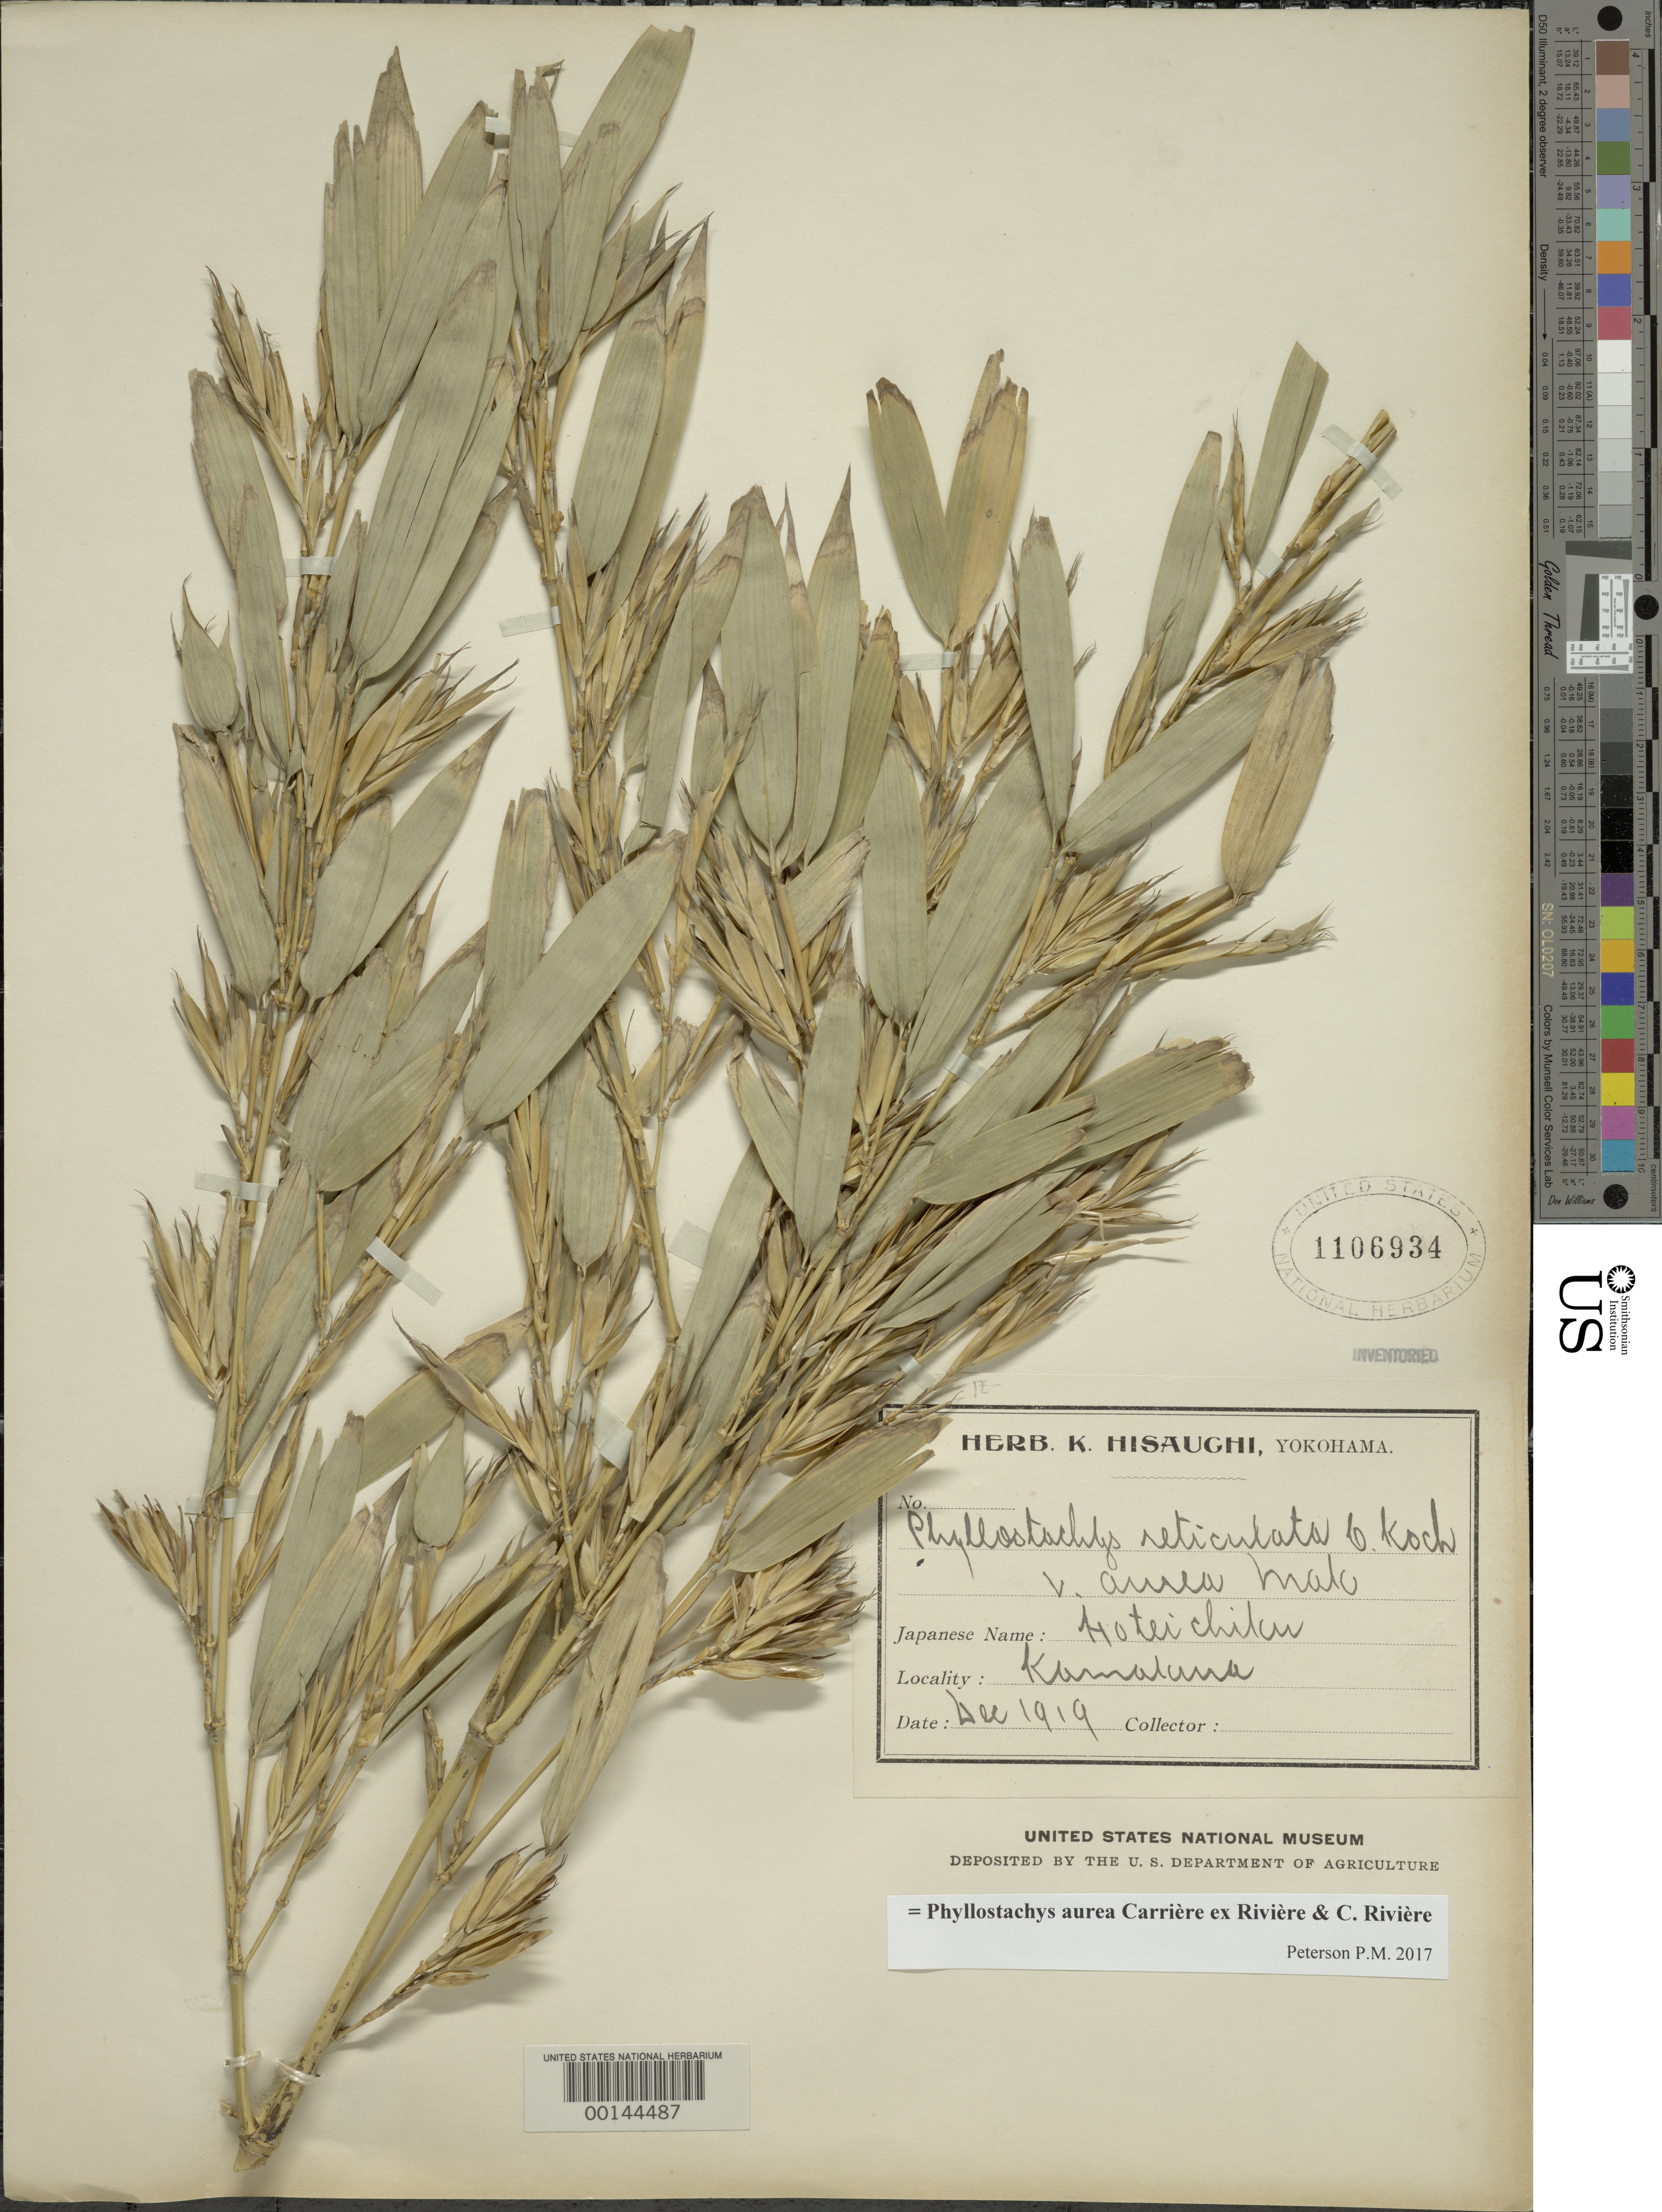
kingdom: Plantae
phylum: Tracheophyta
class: Liliopsida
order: Poales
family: Poaceae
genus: Phyllostachys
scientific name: Phyllostachys aurea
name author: Rivière & C. Rivière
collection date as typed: Dec 1919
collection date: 1919-12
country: Japan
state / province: Kanagawa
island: Honshu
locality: Yokohama, kanakawa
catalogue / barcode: US 1106934